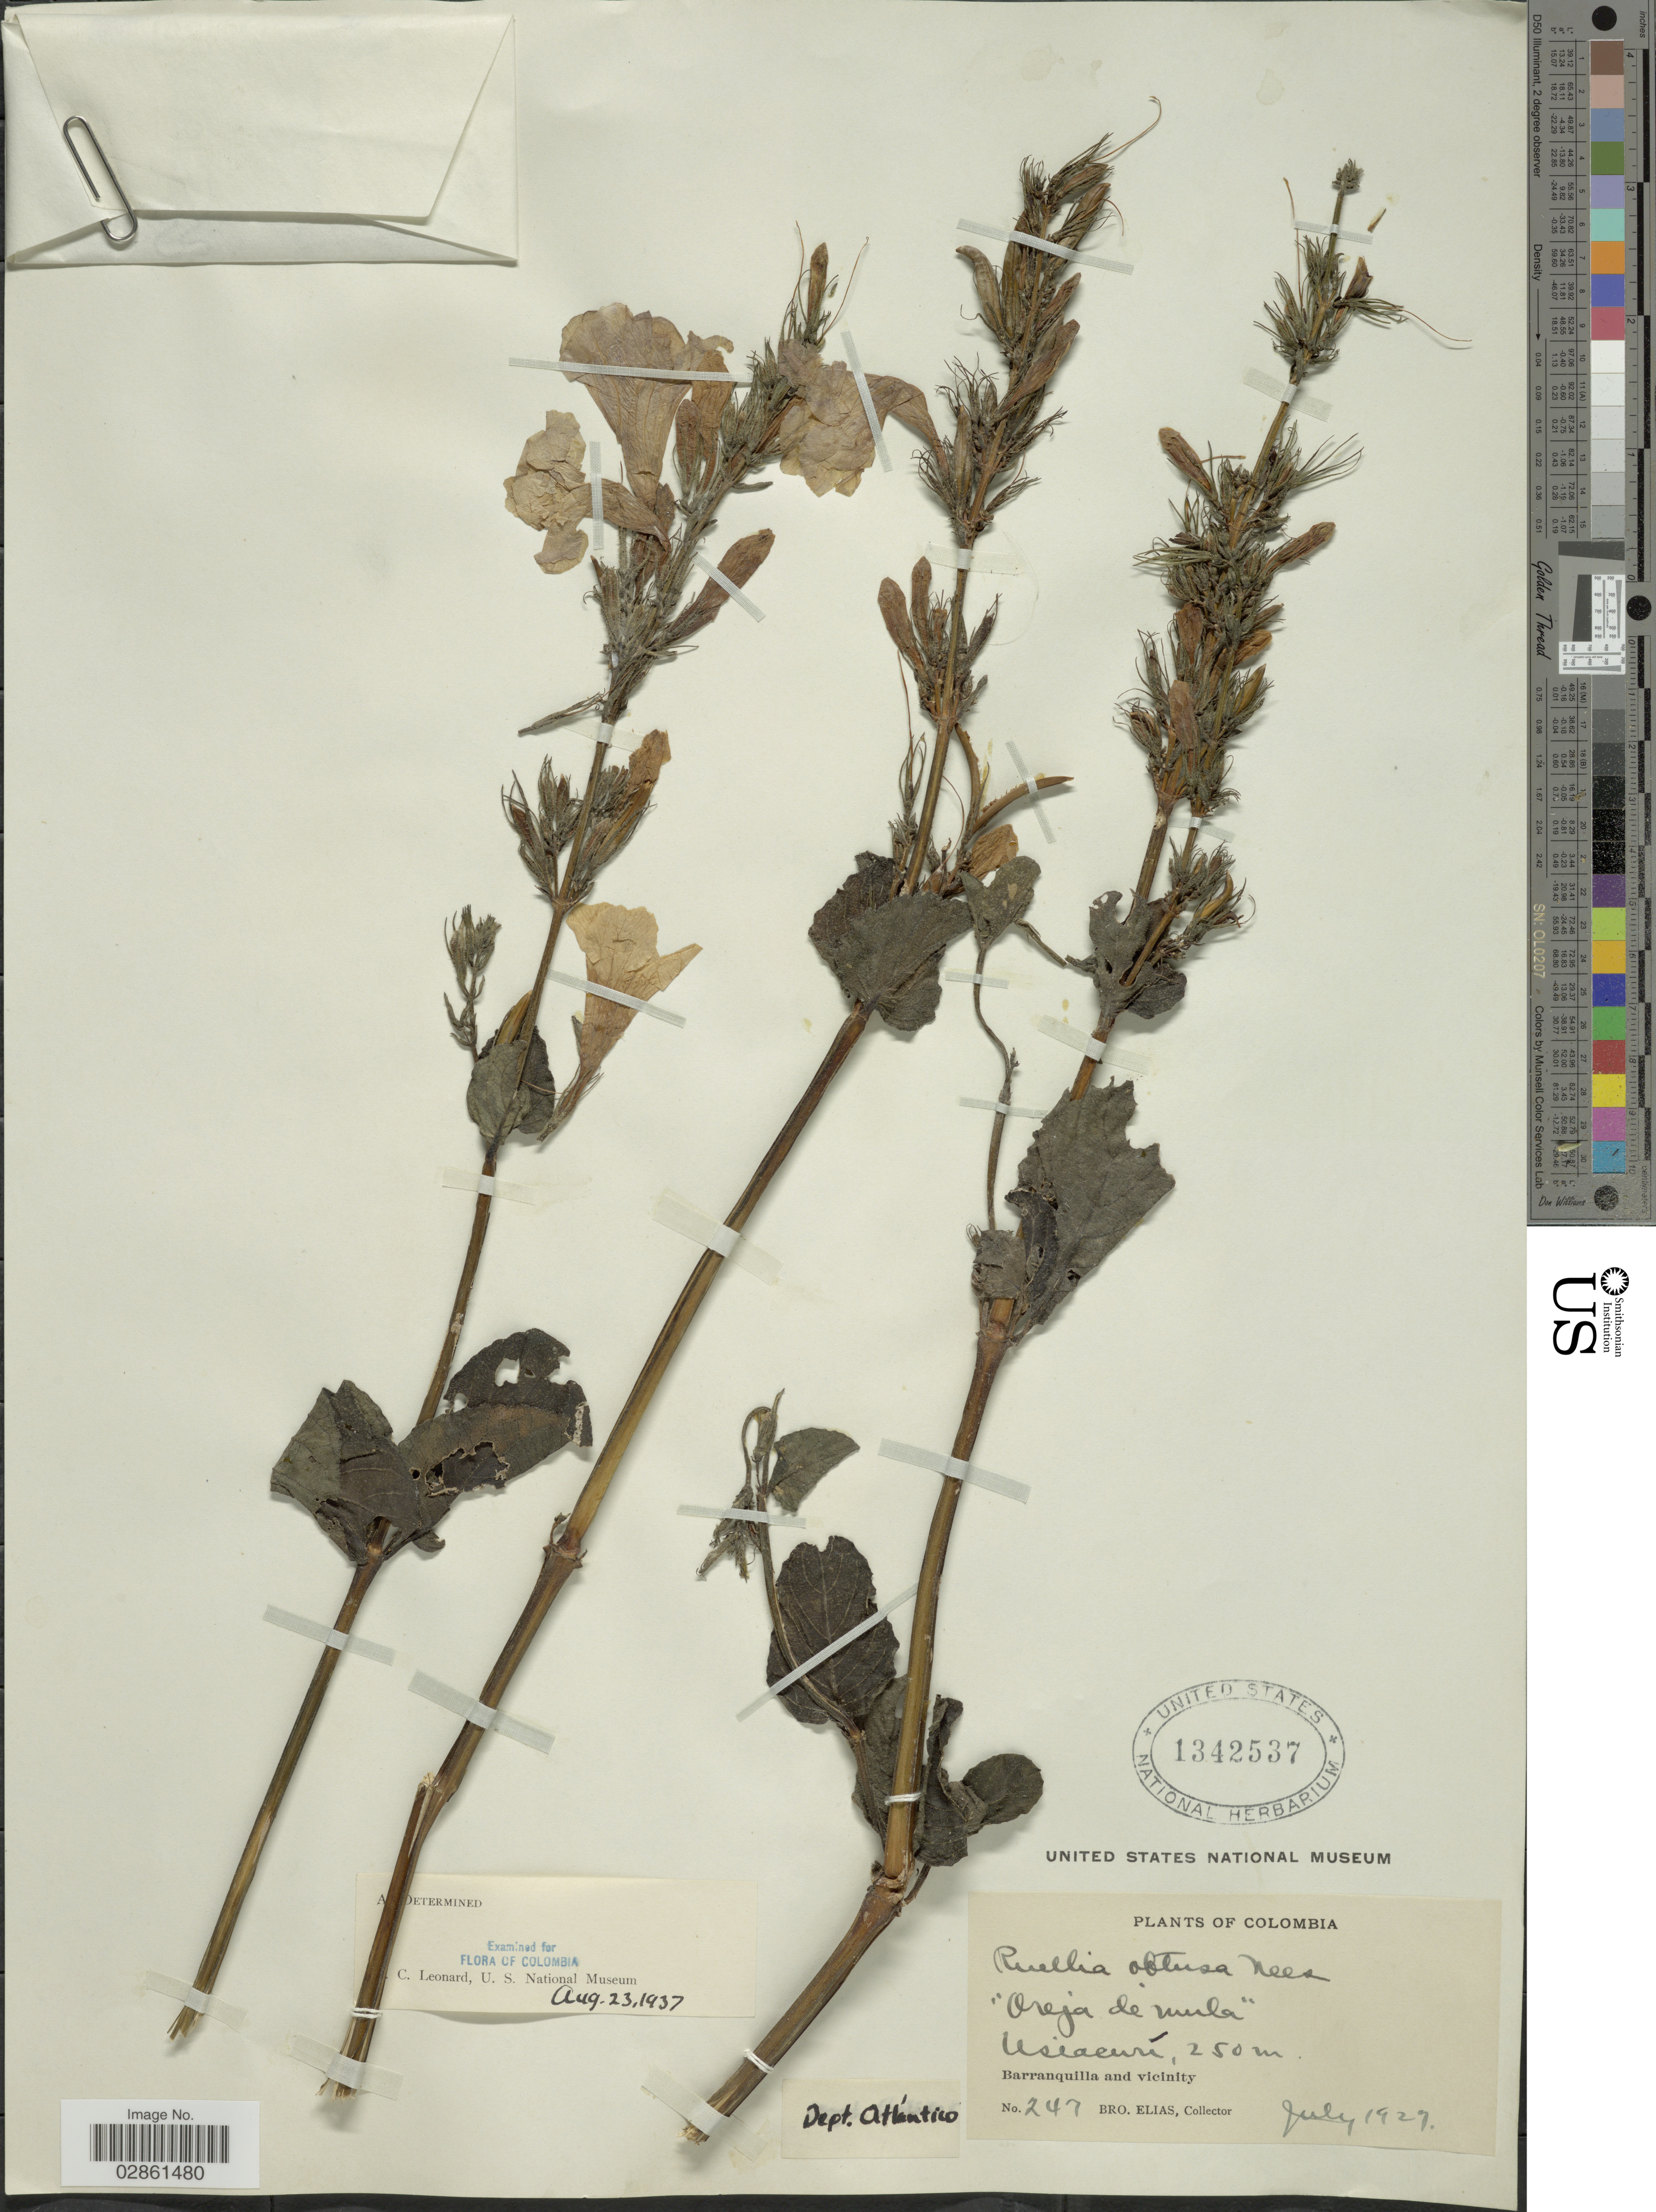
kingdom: Plantae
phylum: Tracheophyta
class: Magnoliopsida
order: Lamiales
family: Acanthaceae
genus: Ruellia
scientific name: Ruellia obtusa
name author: Nees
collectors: Bro. Elias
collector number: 247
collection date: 1927-07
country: Colombia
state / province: Atlántico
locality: Dept. Atlántico. Usiacurí. Barranquilla and vicinity.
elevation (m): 250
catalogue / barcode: US 1342537